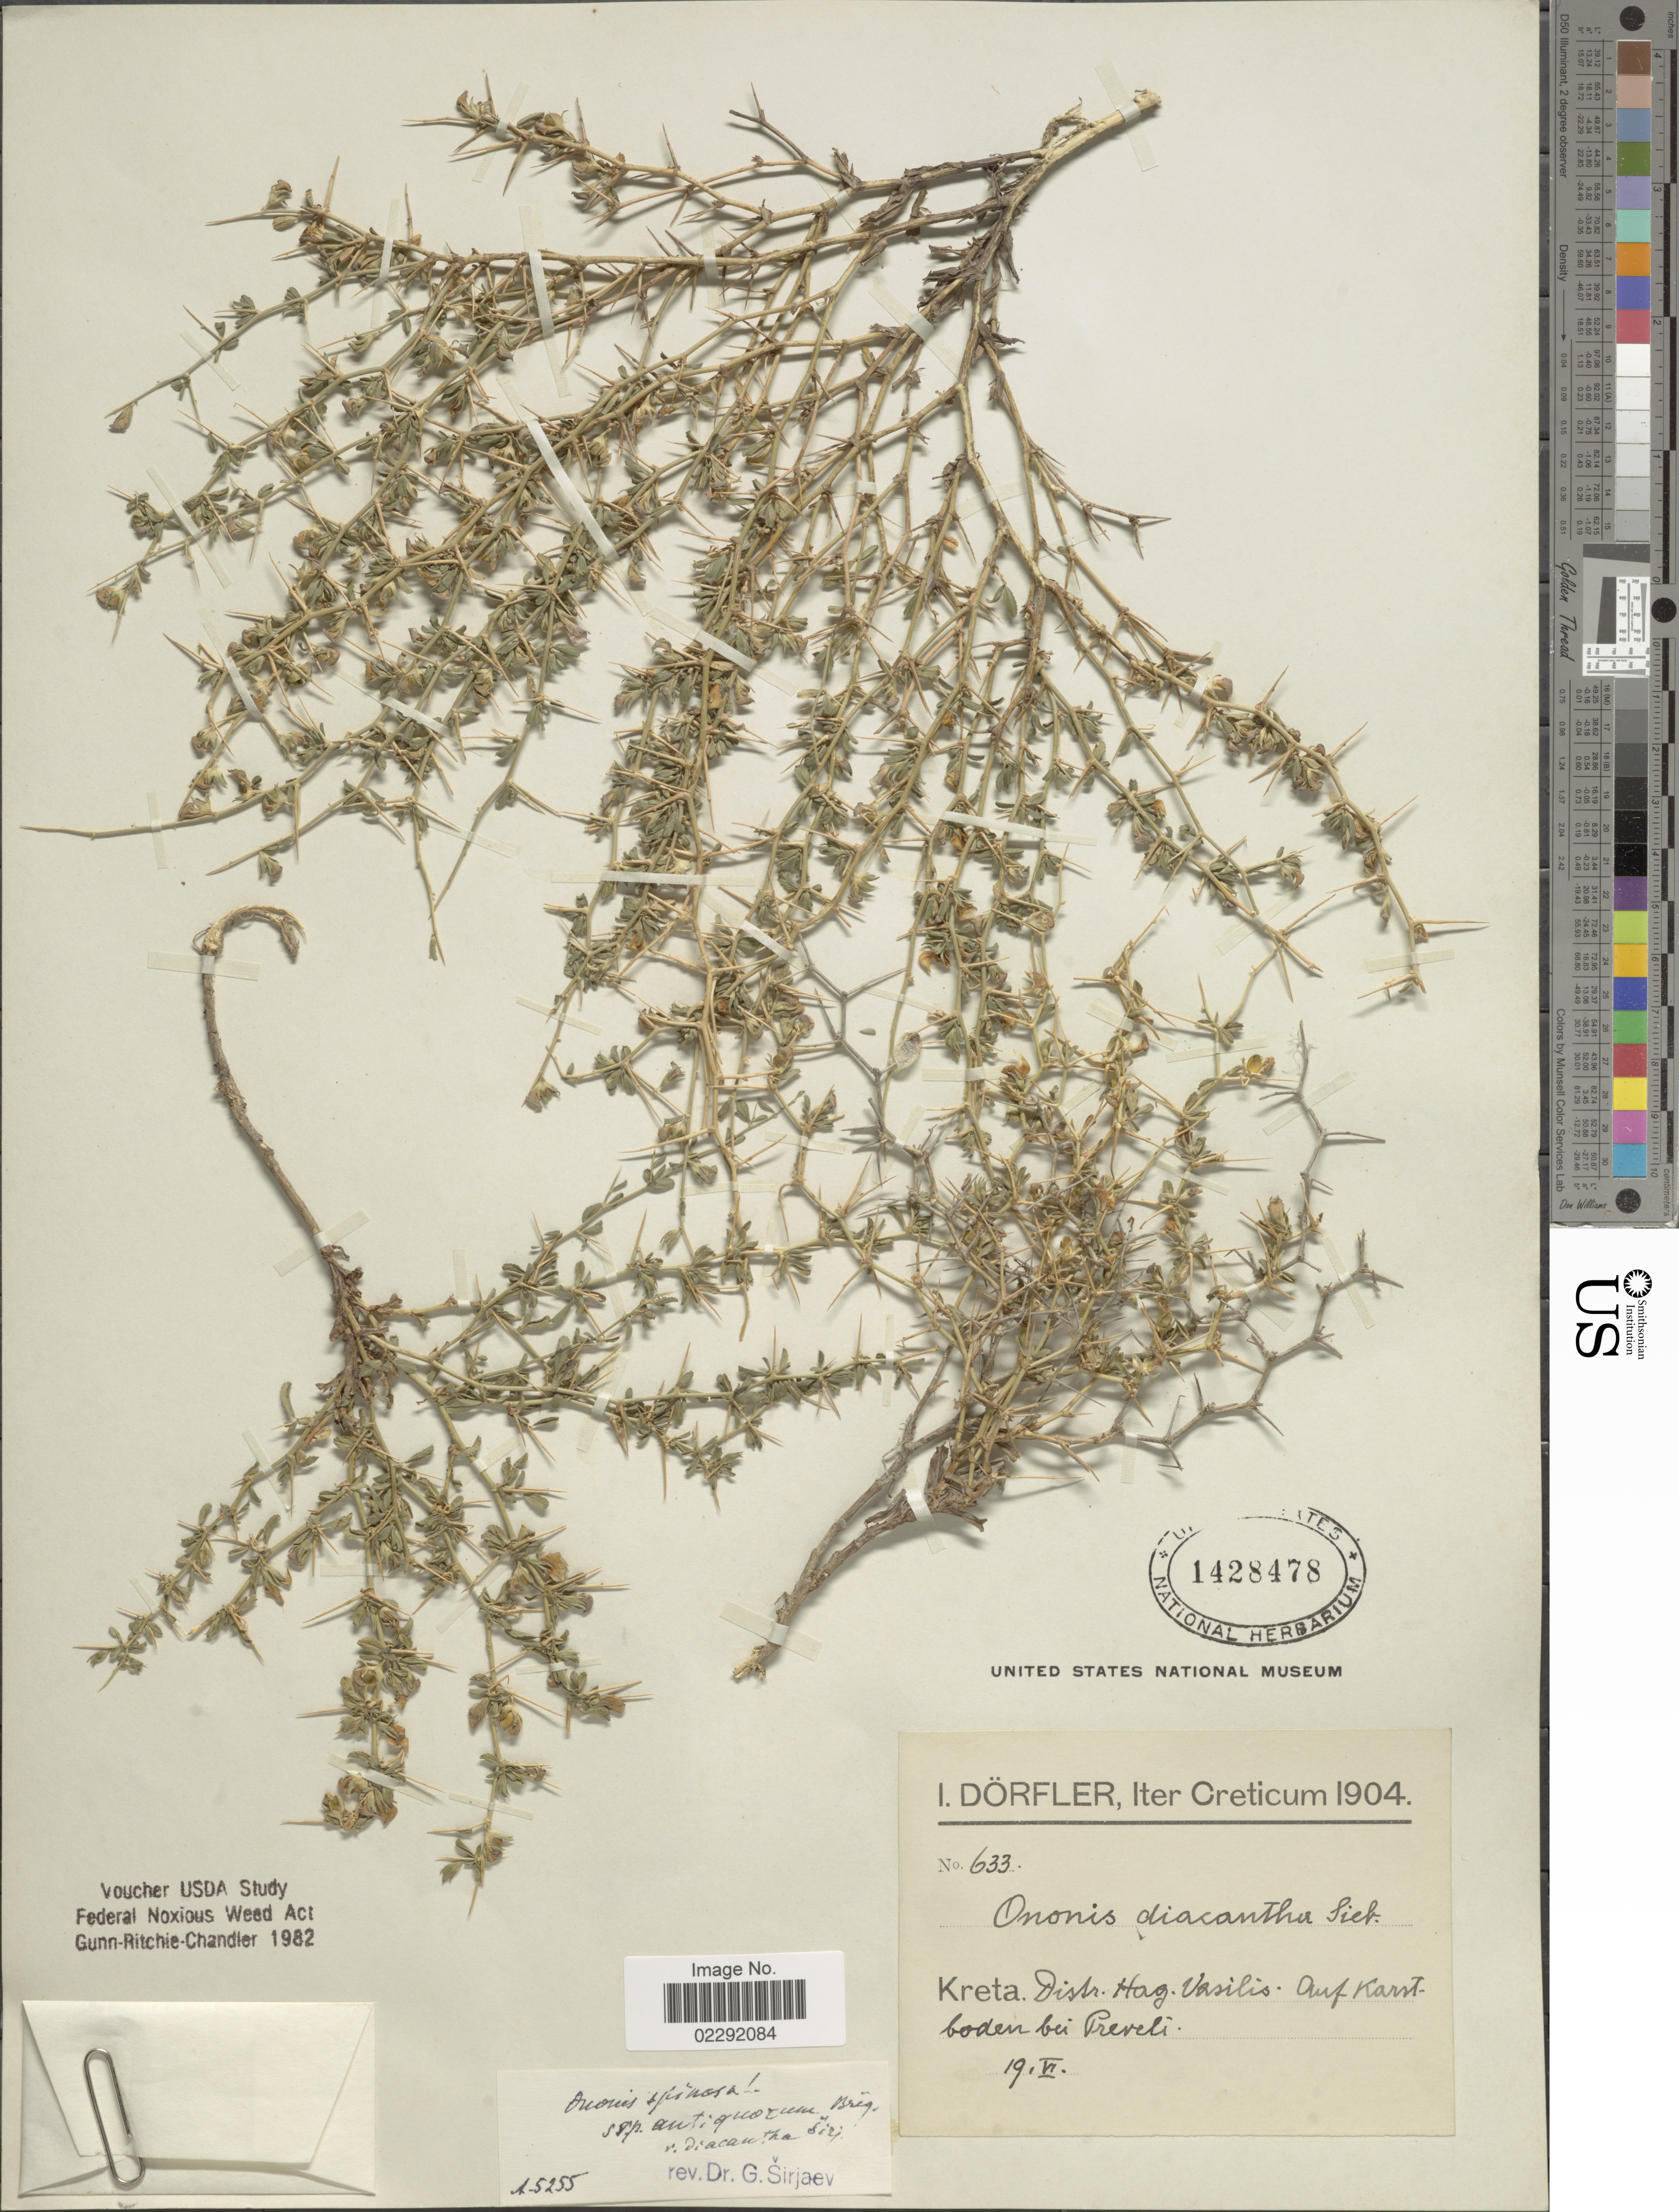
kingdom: Plantae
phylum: Tracheophyta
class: Magnoliopsida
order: Fabales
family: Fabaceae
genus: Ononis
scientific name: Ononis spinosa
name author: L.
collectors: I. Dörfler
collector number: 633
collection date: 1904-06-19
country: Greece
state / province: Crete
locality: Kreta, Distr. Hag. Vasilis, Auf Karst-borden bei Preveli.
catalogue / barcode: US 1428478